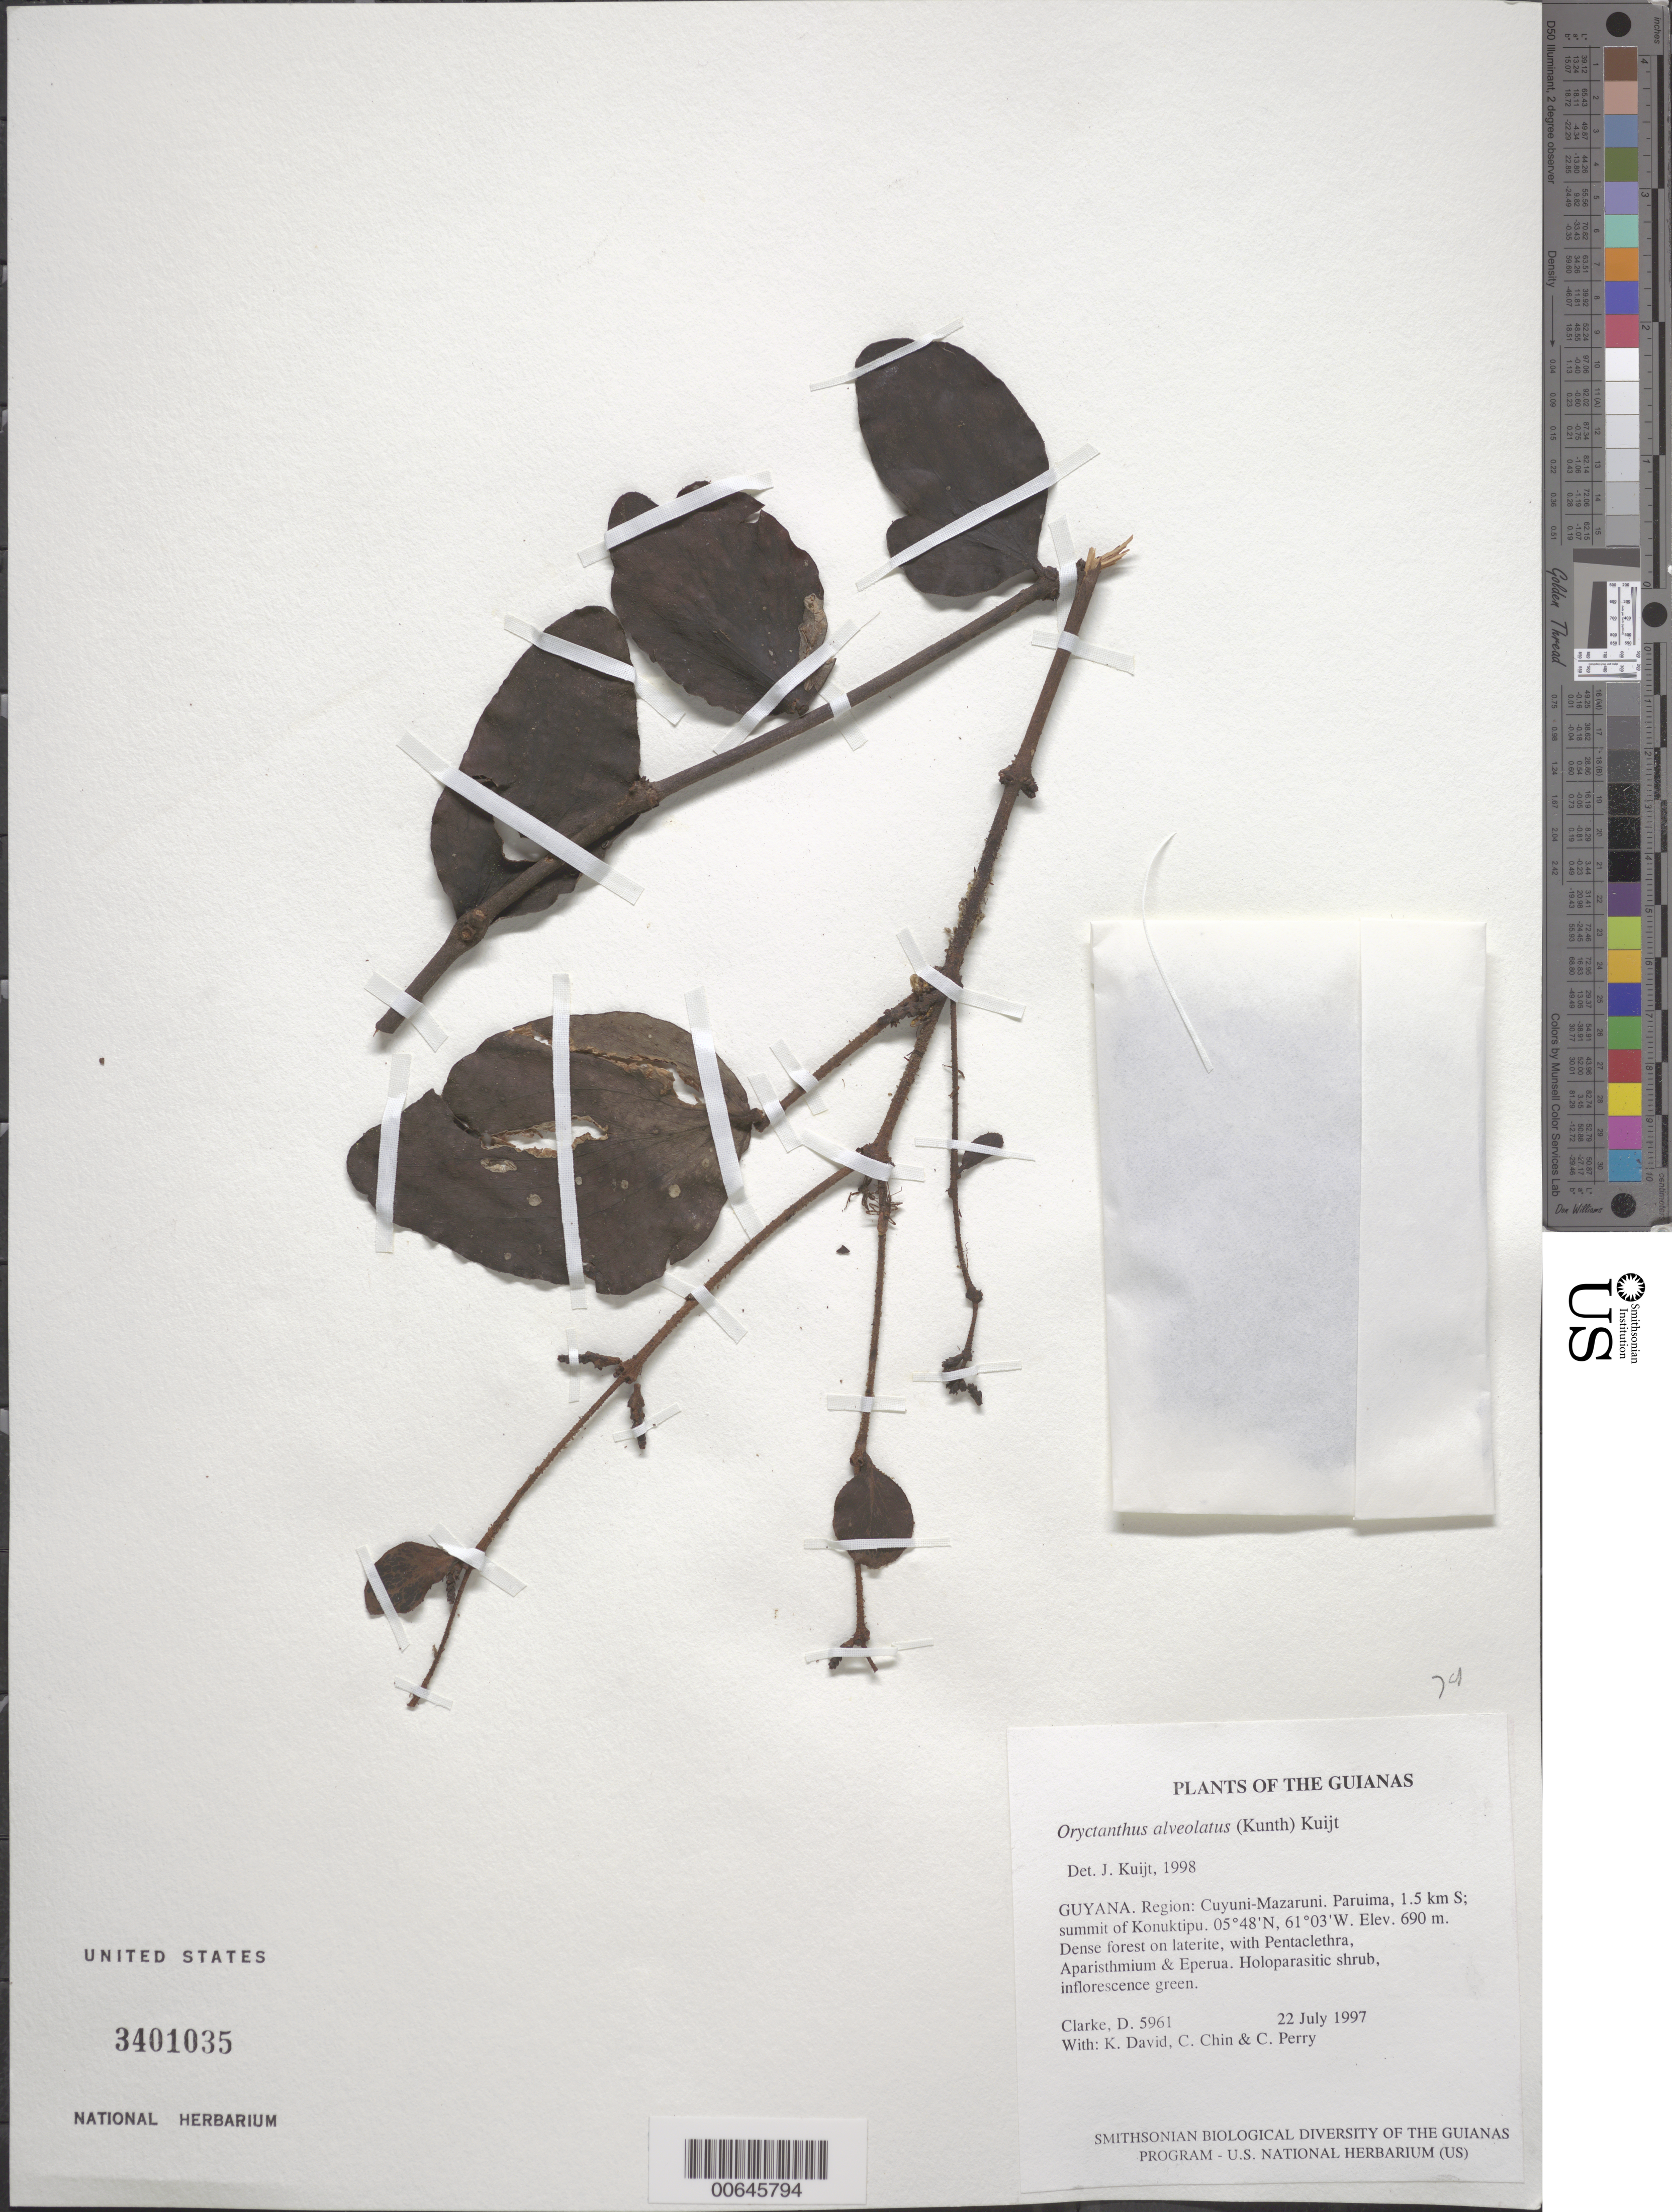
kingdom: Plantae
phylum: Tracheophyta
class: Magnoliopsida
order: Santalales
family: Loranthaceae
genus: Oryctanthus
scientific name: Oryctanthus alveolatus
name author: (Kunth) Kuijt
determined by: Kuijt, Job, (CANADA)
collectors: H. D. Clarke, K. David, C. Chin & C. Perry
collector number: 5961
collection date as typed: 22 July 1997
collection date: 1997-07-22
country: Guyana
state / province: Cuyuni-Mazaruni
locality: Paruima, 1.5 km S; summit of Konuktipu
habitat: Dense forest on laterite, with Pentaclethra, Aparisthmium & Eperua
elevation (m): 690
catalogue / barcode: US 3401035